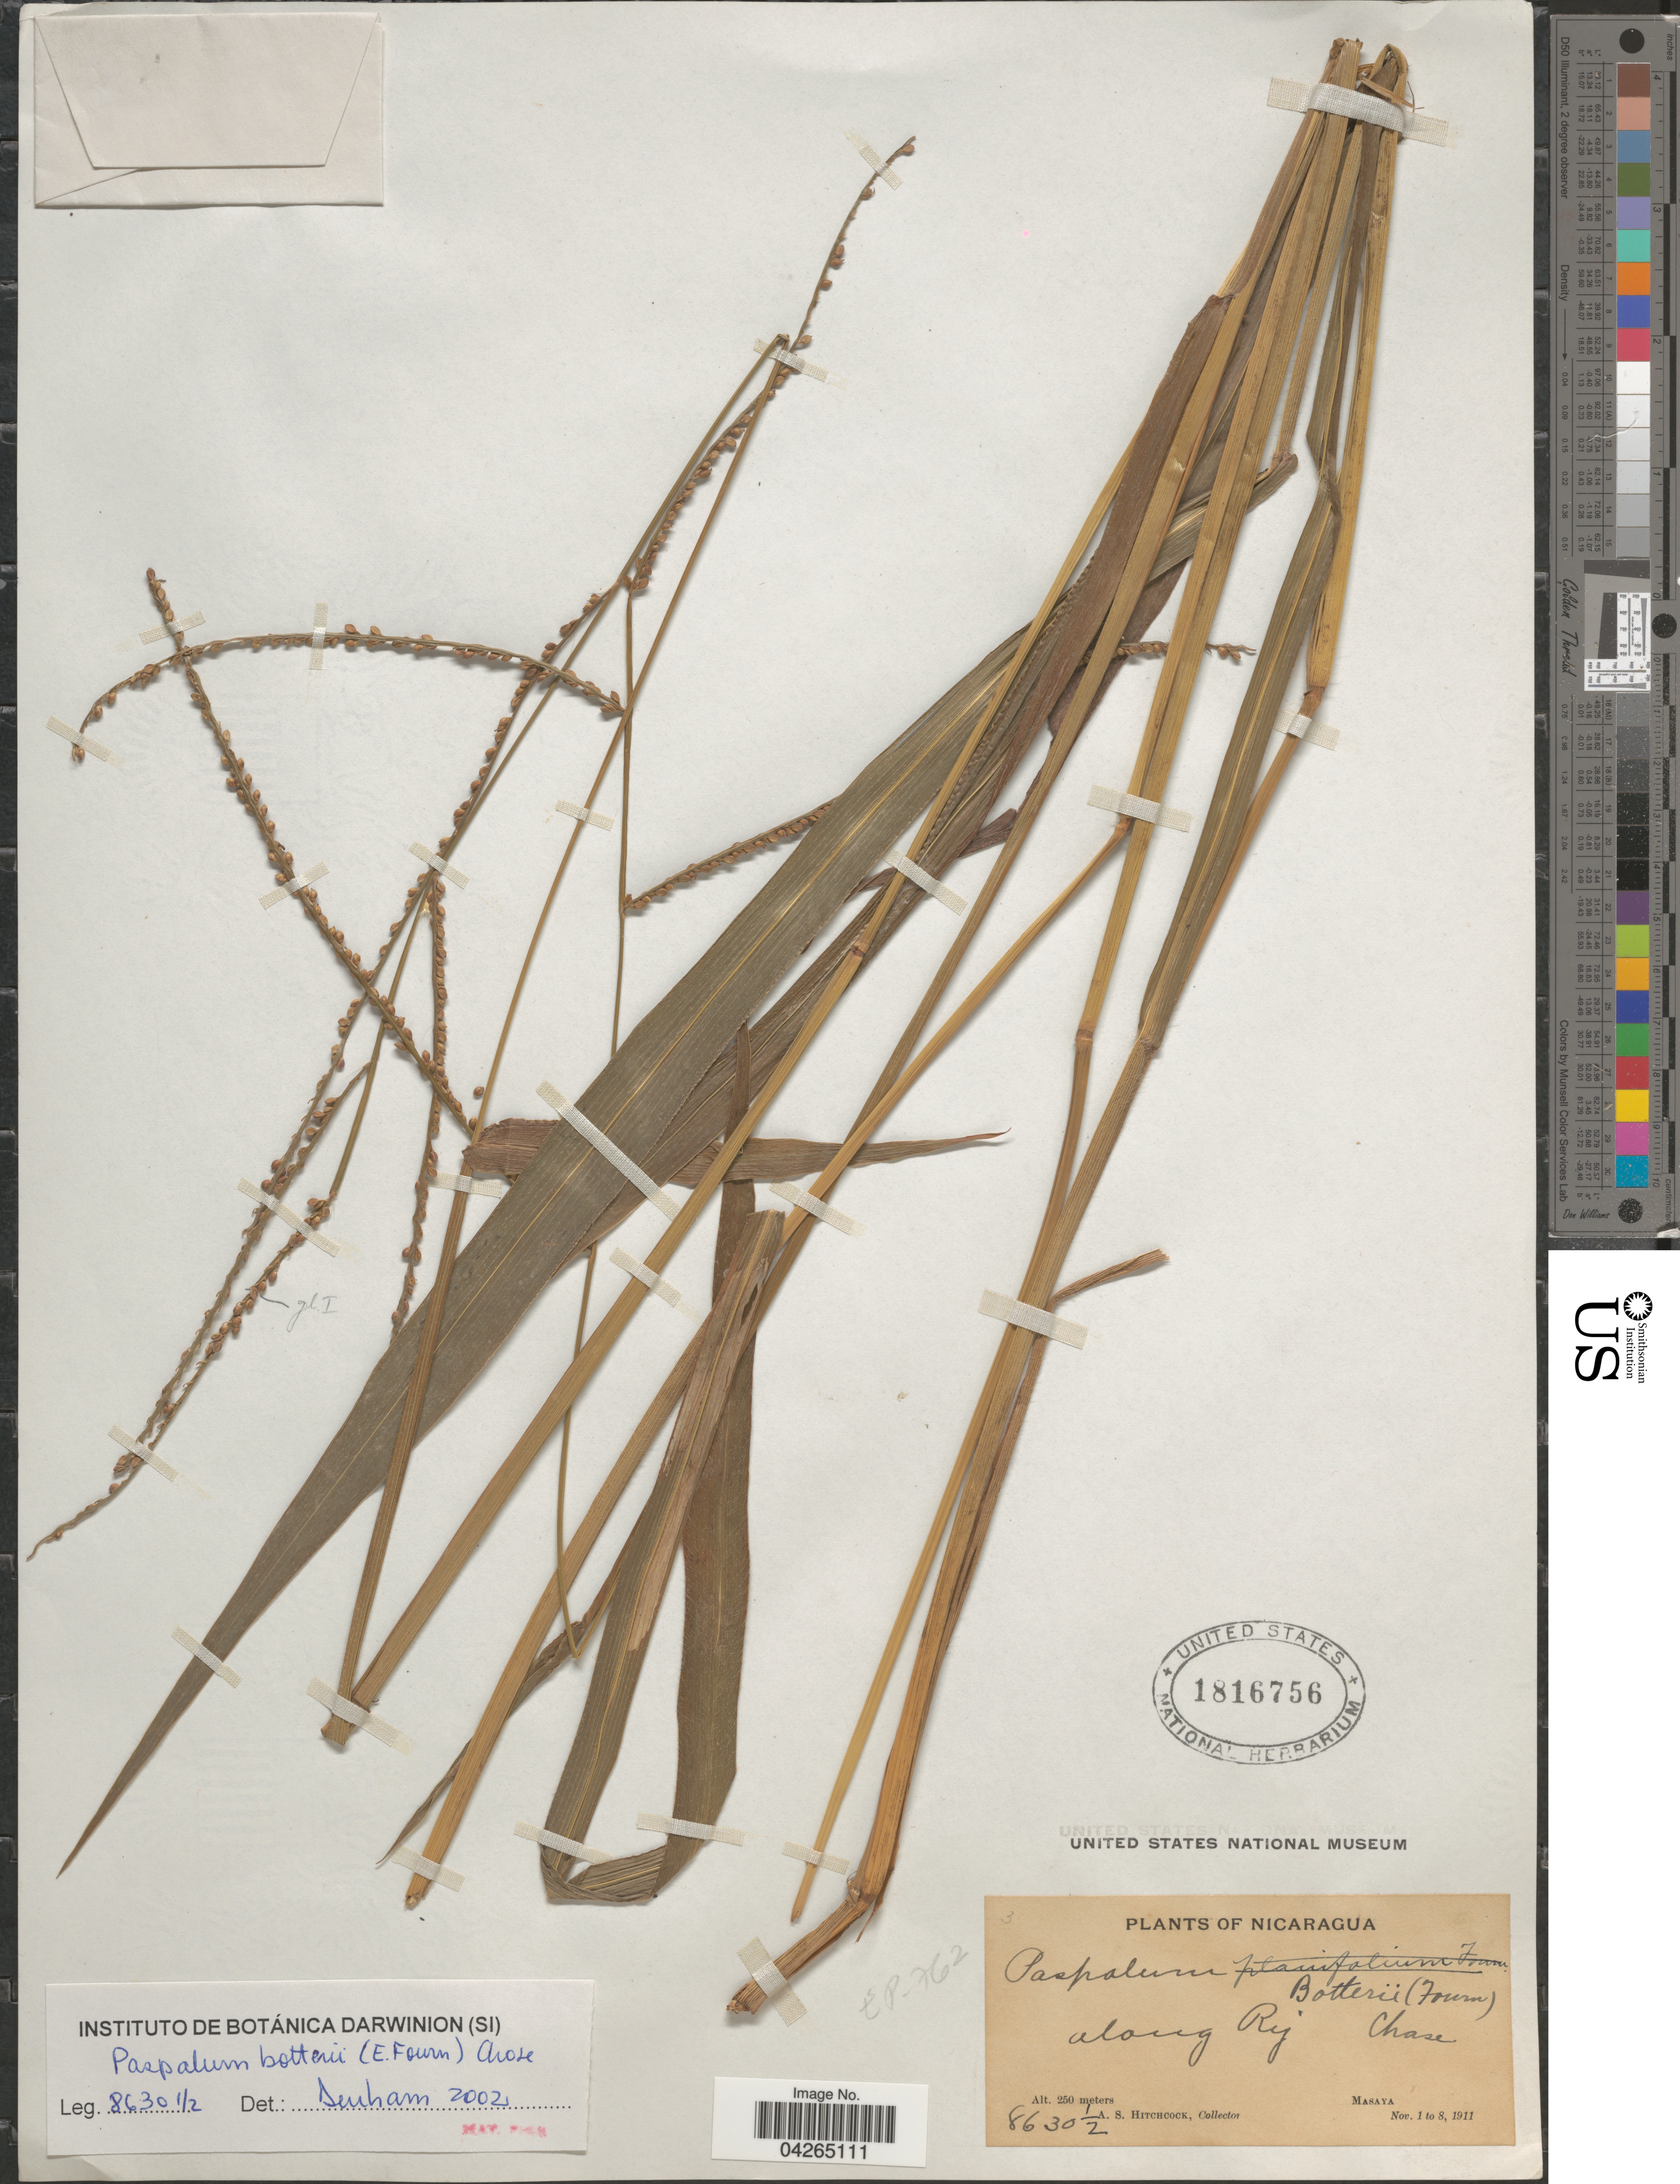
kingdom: Plantae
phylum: Tracheophyta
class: Liliopsida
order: Poales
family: Poaceae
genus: Paspalum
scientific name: Paspalum botterii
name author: (E. Fourn.) Chase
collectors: A. S. Hitchcock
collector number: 8630½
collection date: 1911-11-01/1911-11-08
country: Nicaragua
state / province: Masaya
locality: Along Ry.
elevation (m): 250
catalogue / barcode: US 1816756